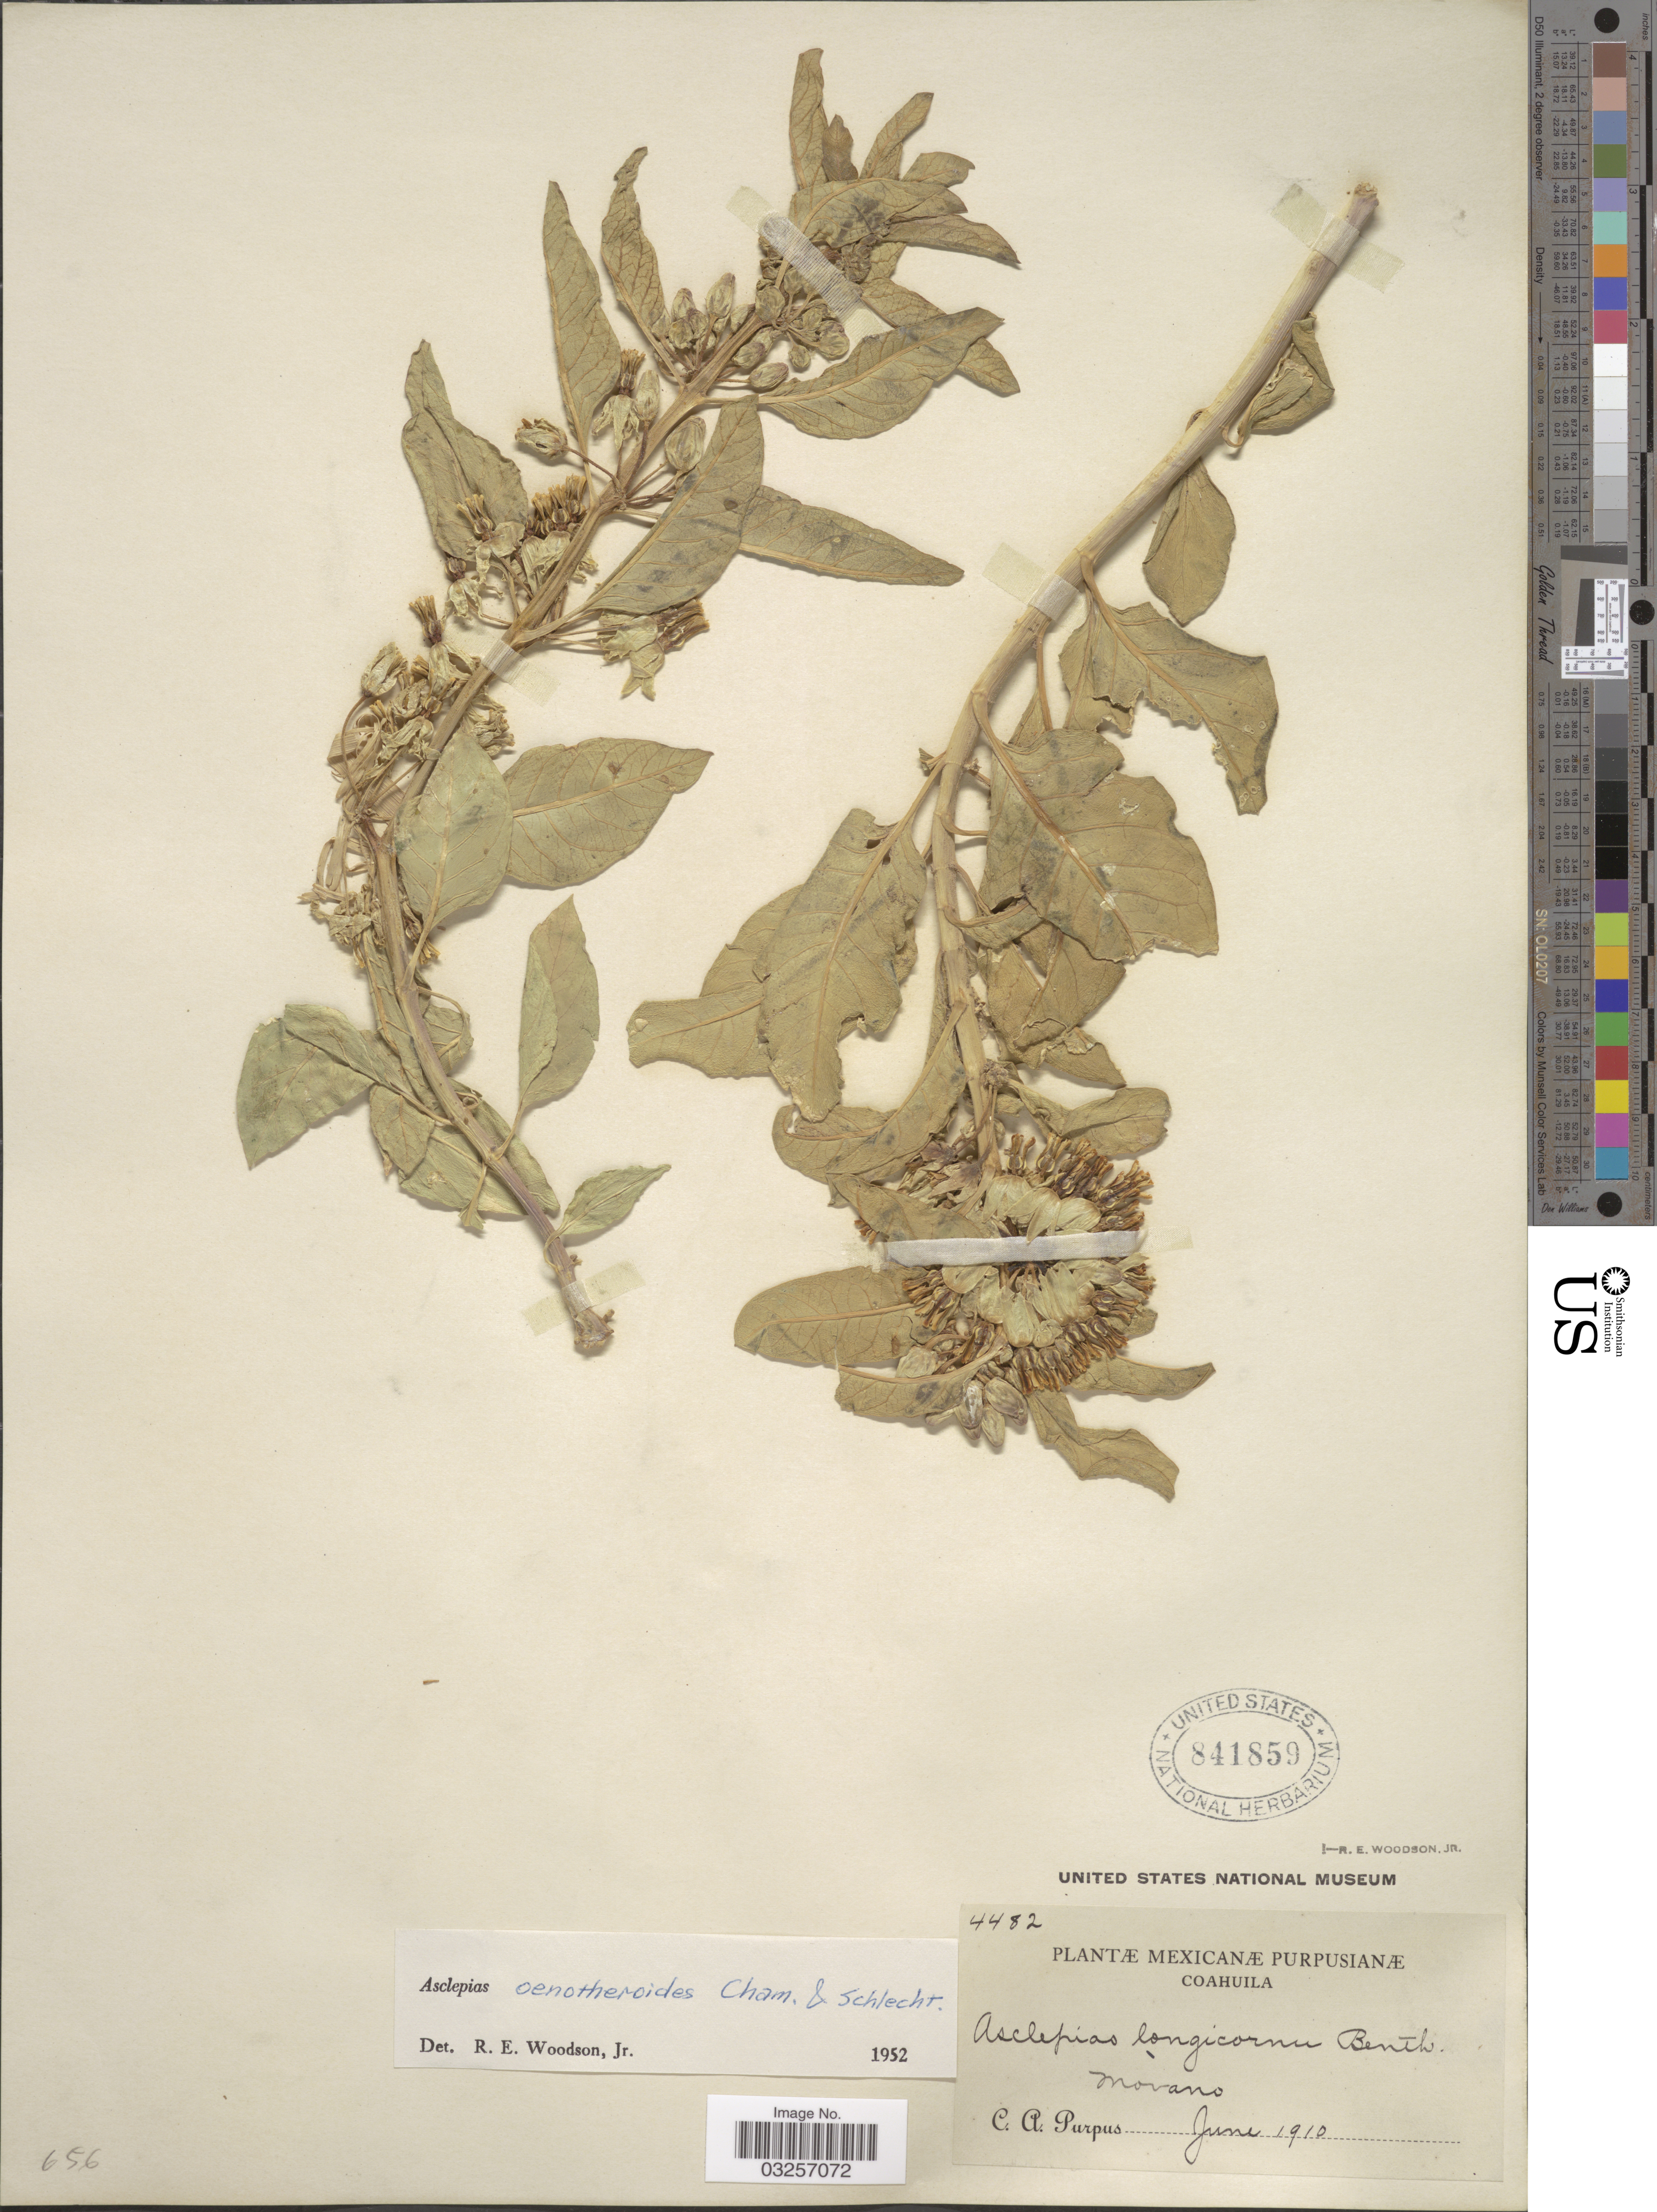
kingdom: Plantae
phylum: Tracheophyta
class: Magnoliopsida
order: Gentianales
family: Apocynaceae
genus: Asclepias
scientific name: Asclepias oenotheroides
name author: Schltdl. & Cham.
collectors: C. A. Purpus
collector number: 4482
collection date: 1910-06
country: Mexico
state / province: Coahuila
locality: Movano.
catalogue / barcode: US 841859